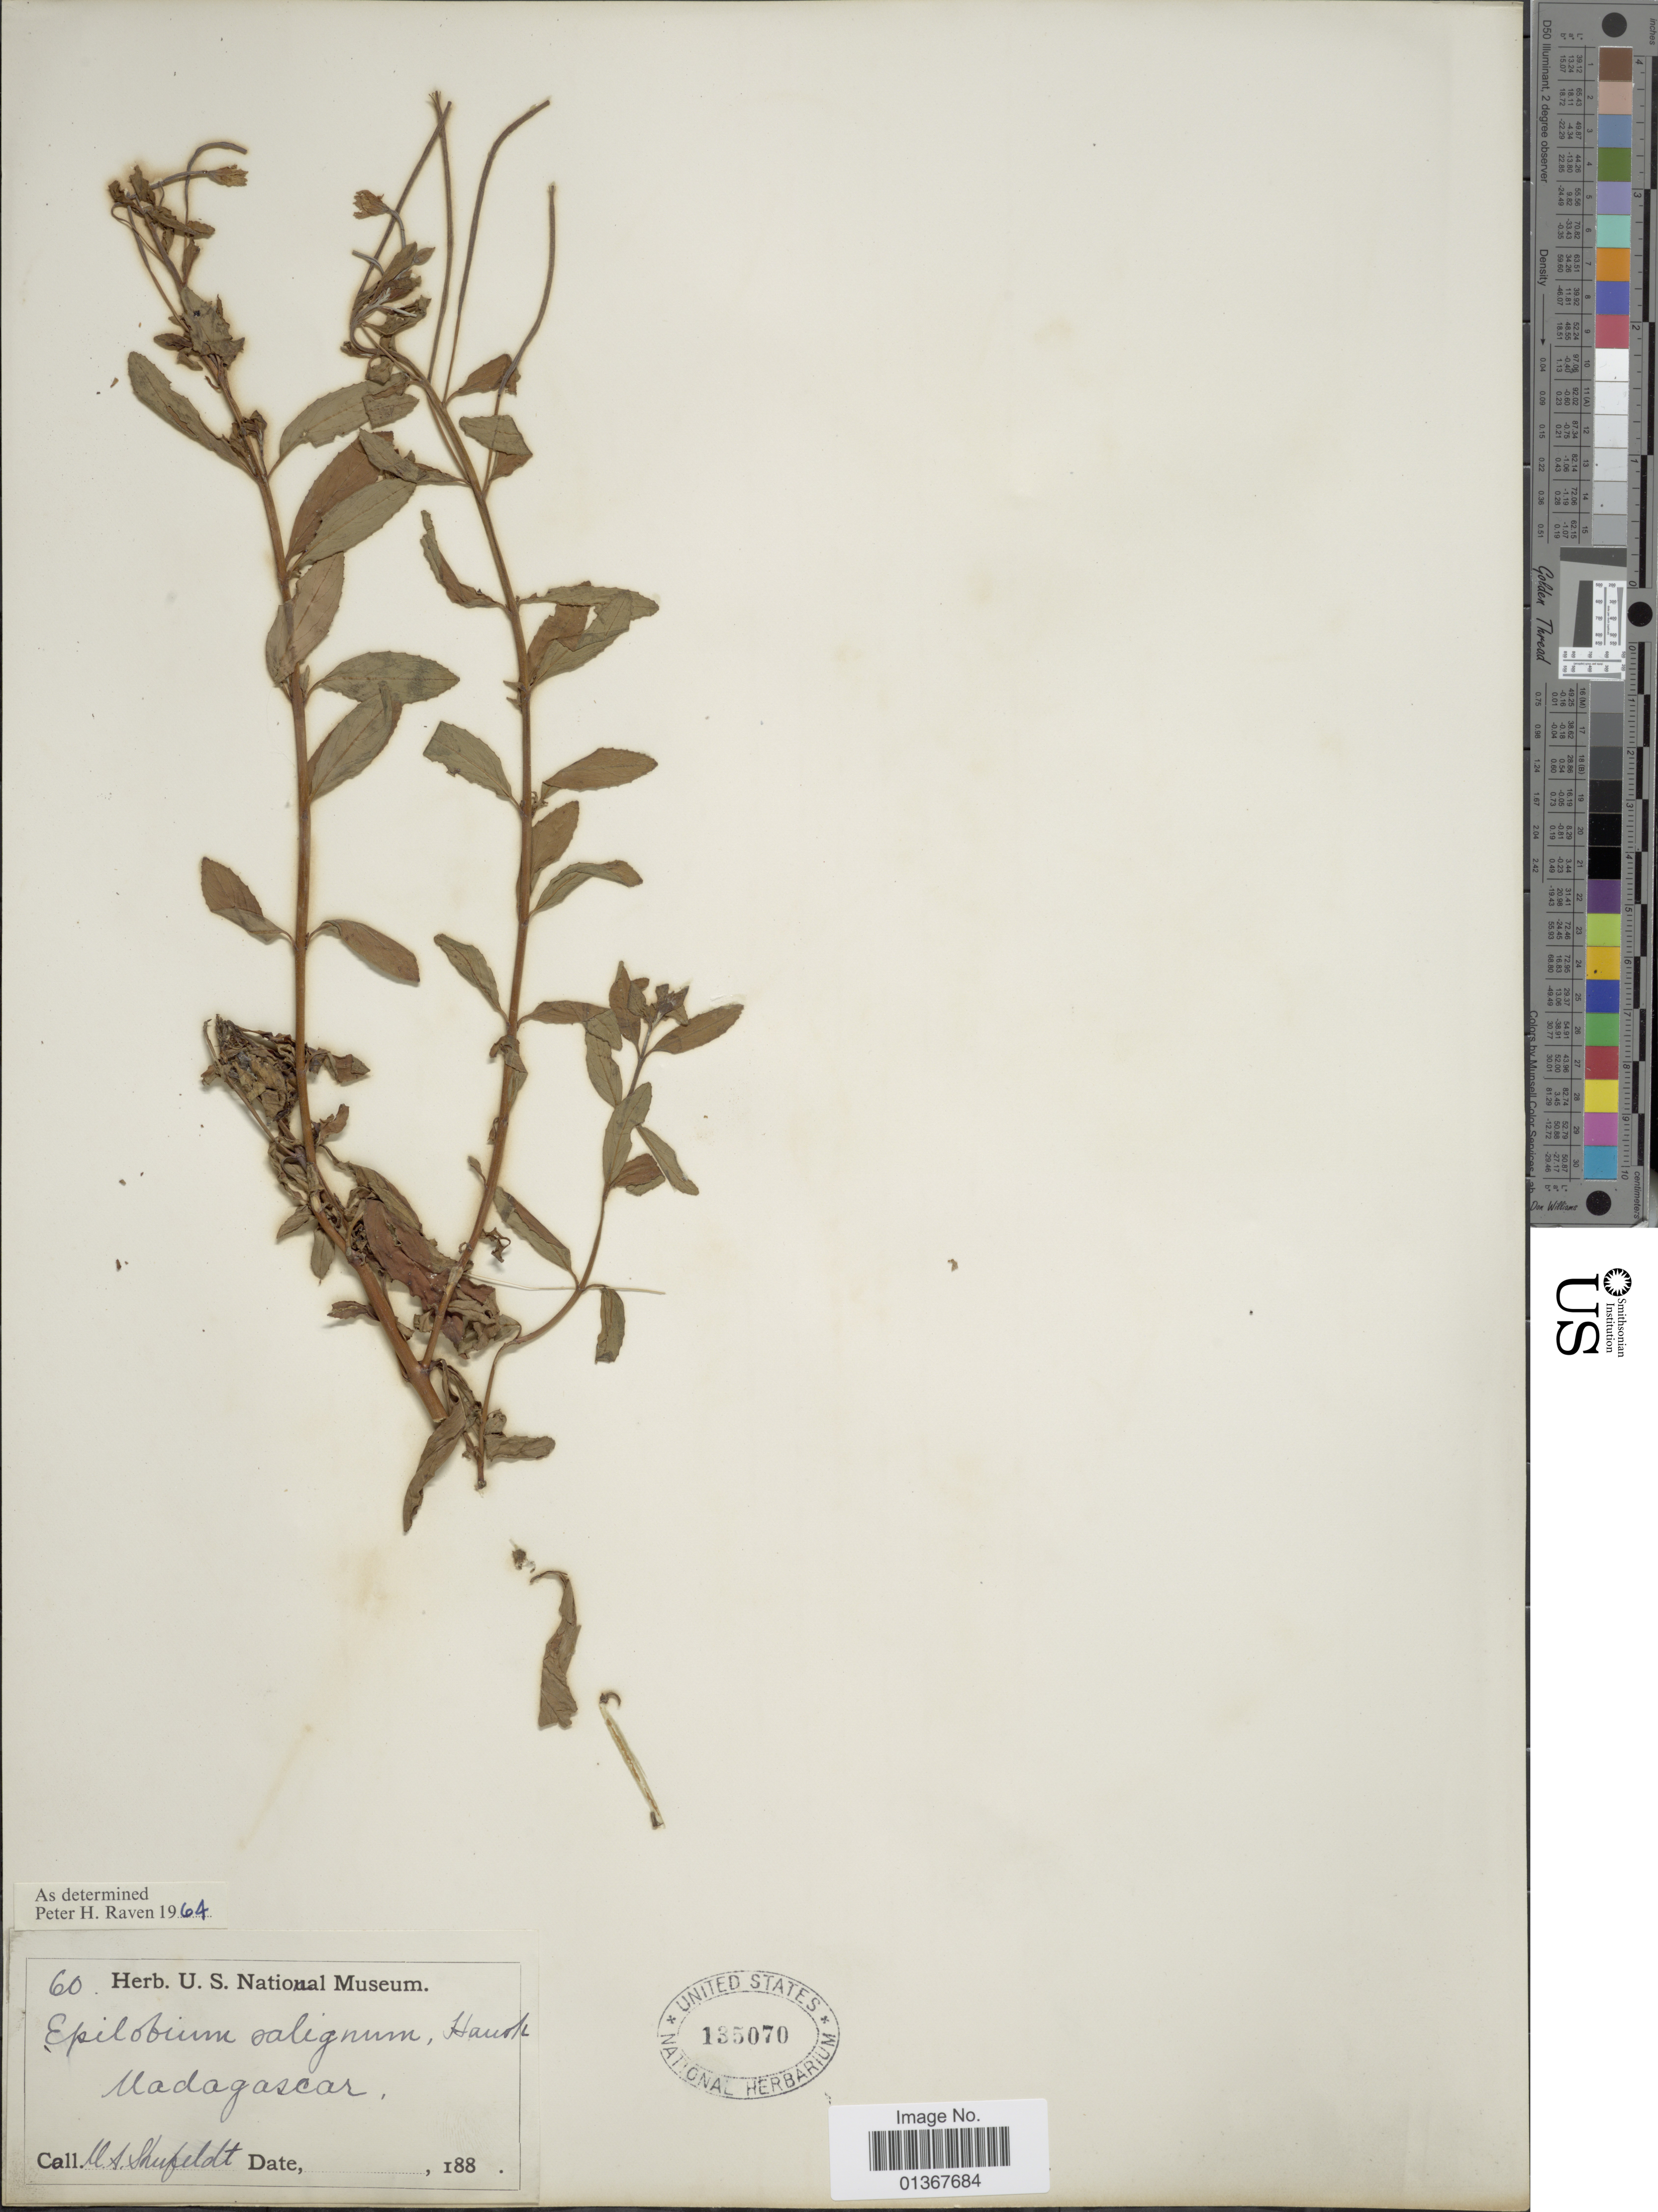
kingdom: Plantae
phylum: Tracheophyta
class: Magnoliopsida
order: Myrtales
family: Onagraceae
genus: Epilobium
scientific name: Epilobium salignum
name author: Hausskn.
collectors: M. Schufeldt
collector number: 60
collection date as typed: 188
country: Madagascar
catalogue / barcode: US 135070